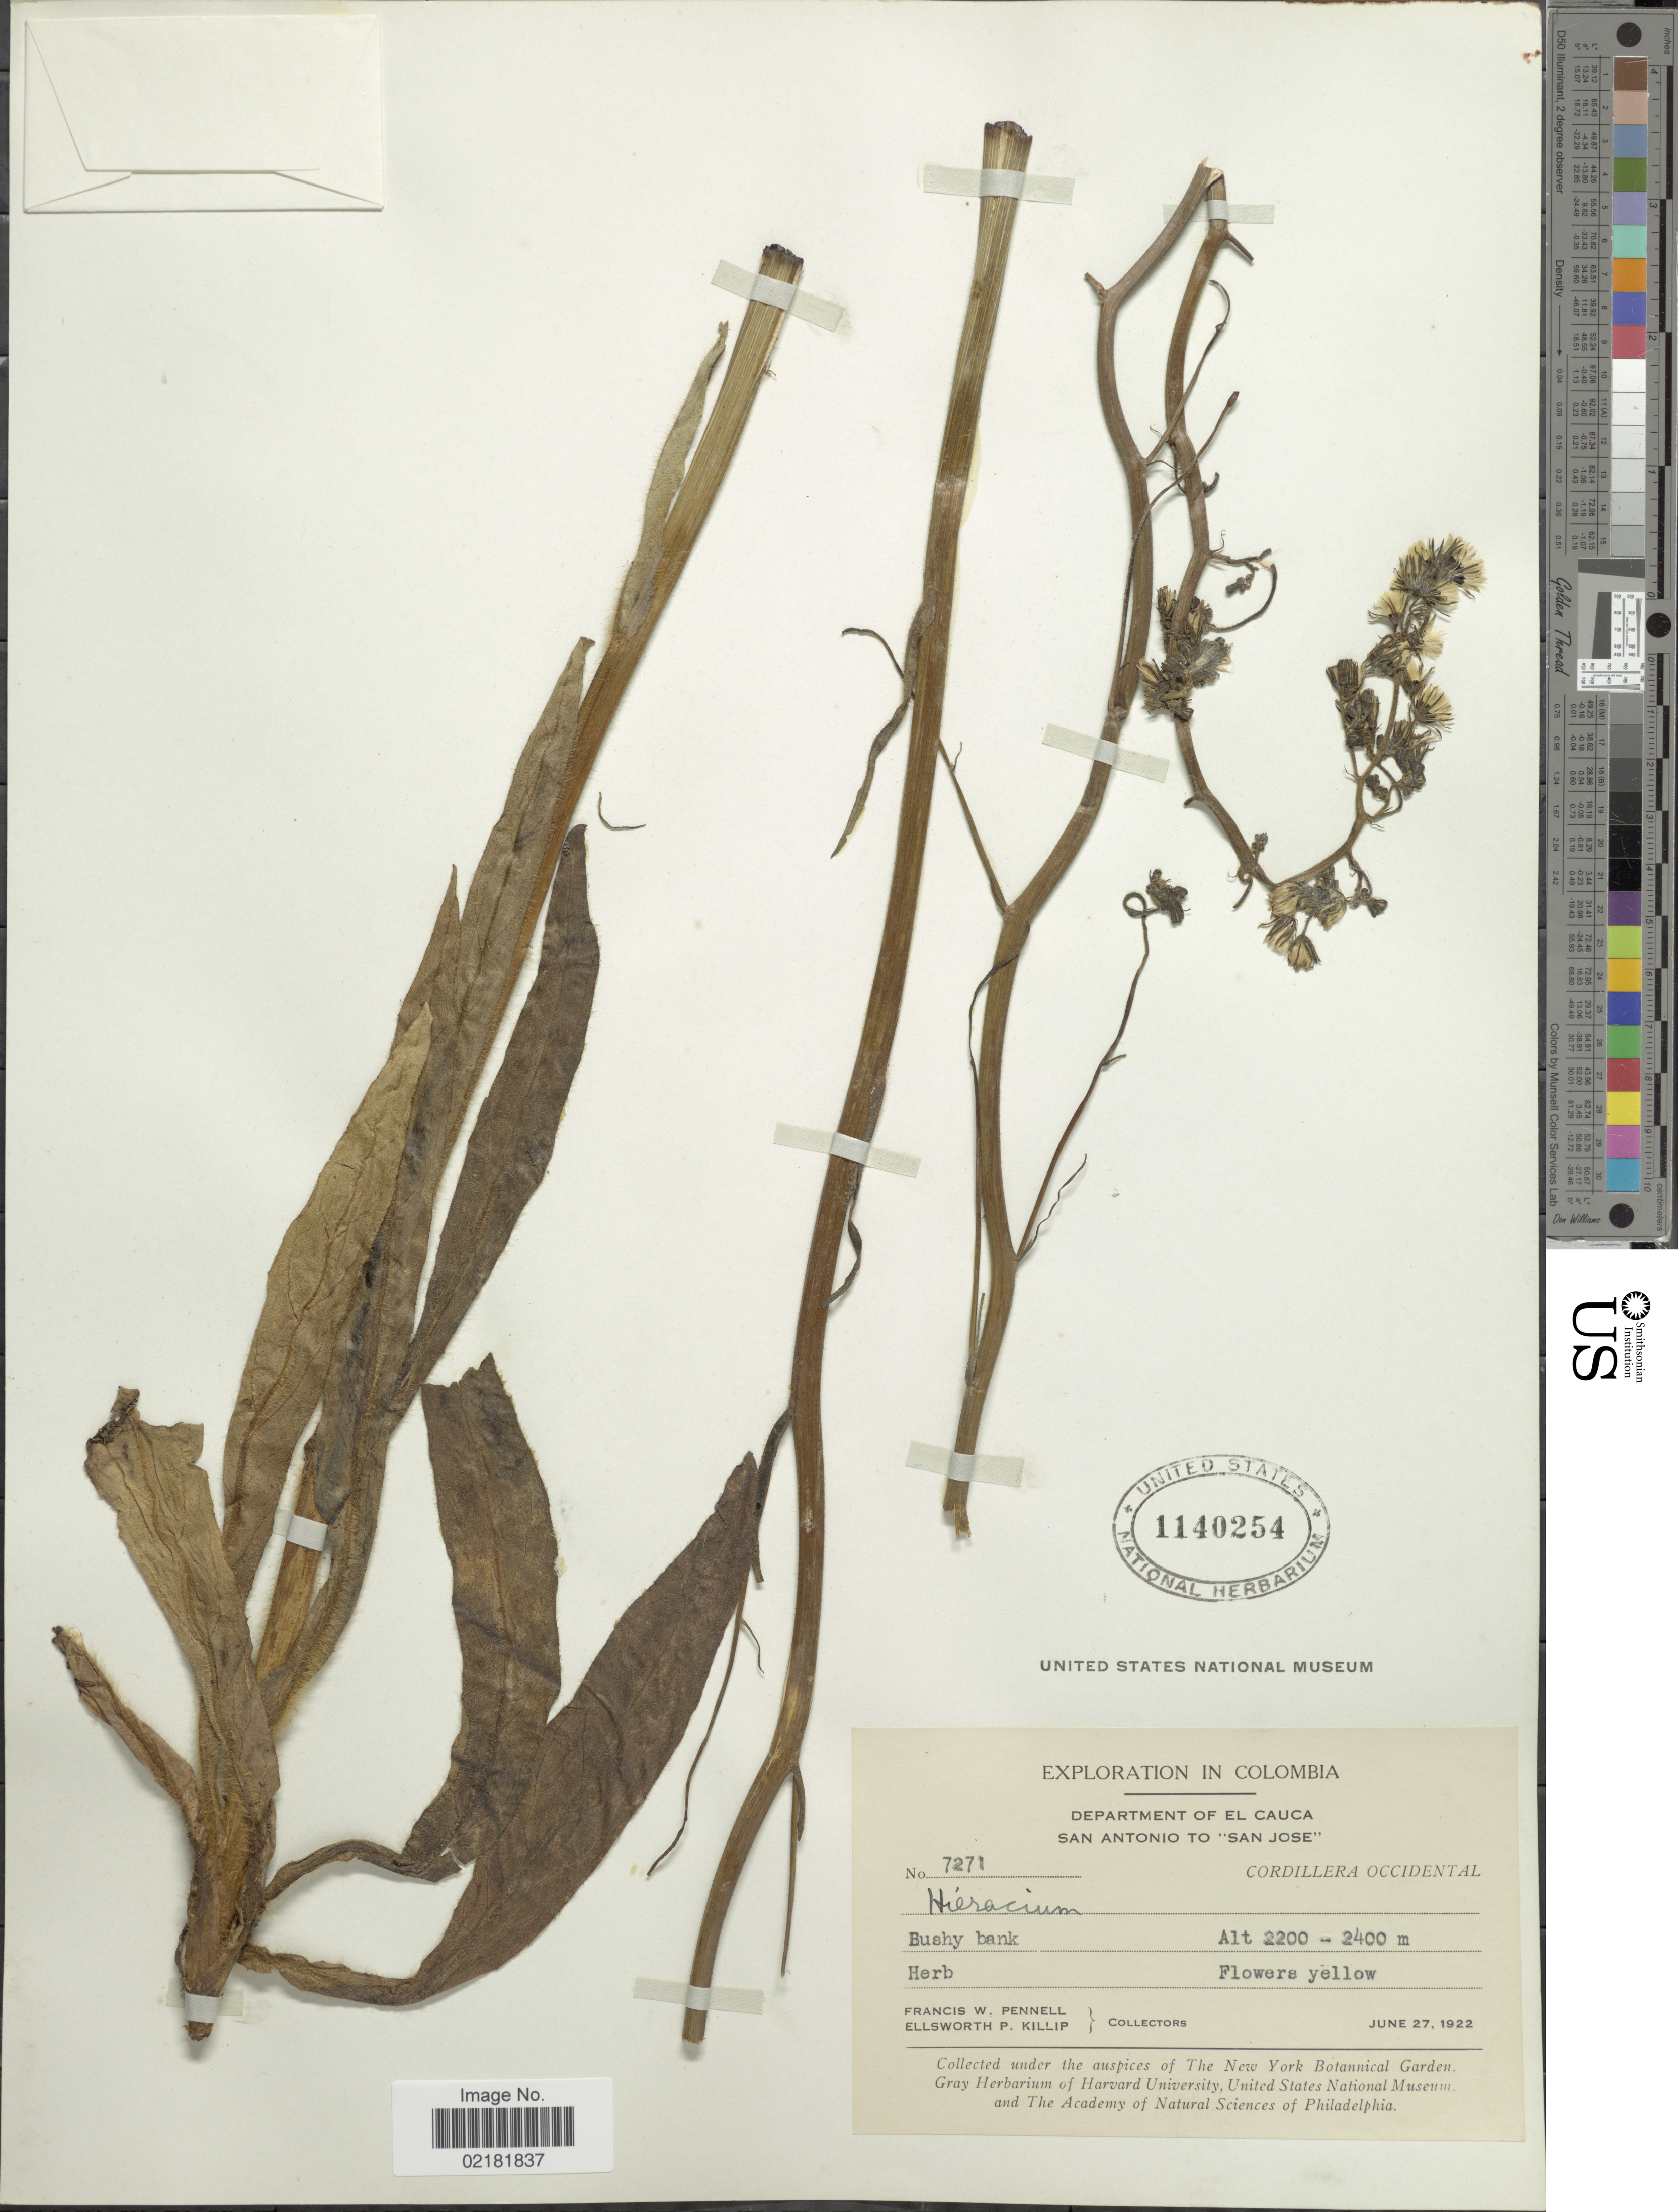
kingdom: Plantae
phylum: Tracheophyta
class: Magnoliopsida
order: Asterales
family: Asteraceae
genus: Hieracium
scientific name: Hieracium repandulare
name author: Druce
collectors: F. W. Pennell & E. P. Killip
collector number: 7271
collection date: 1922-06-27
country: Colombia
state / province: Cauca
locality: San Antonio to "San Jose", Cordillera Occidental.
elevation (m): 2200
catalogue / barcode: US 1140254